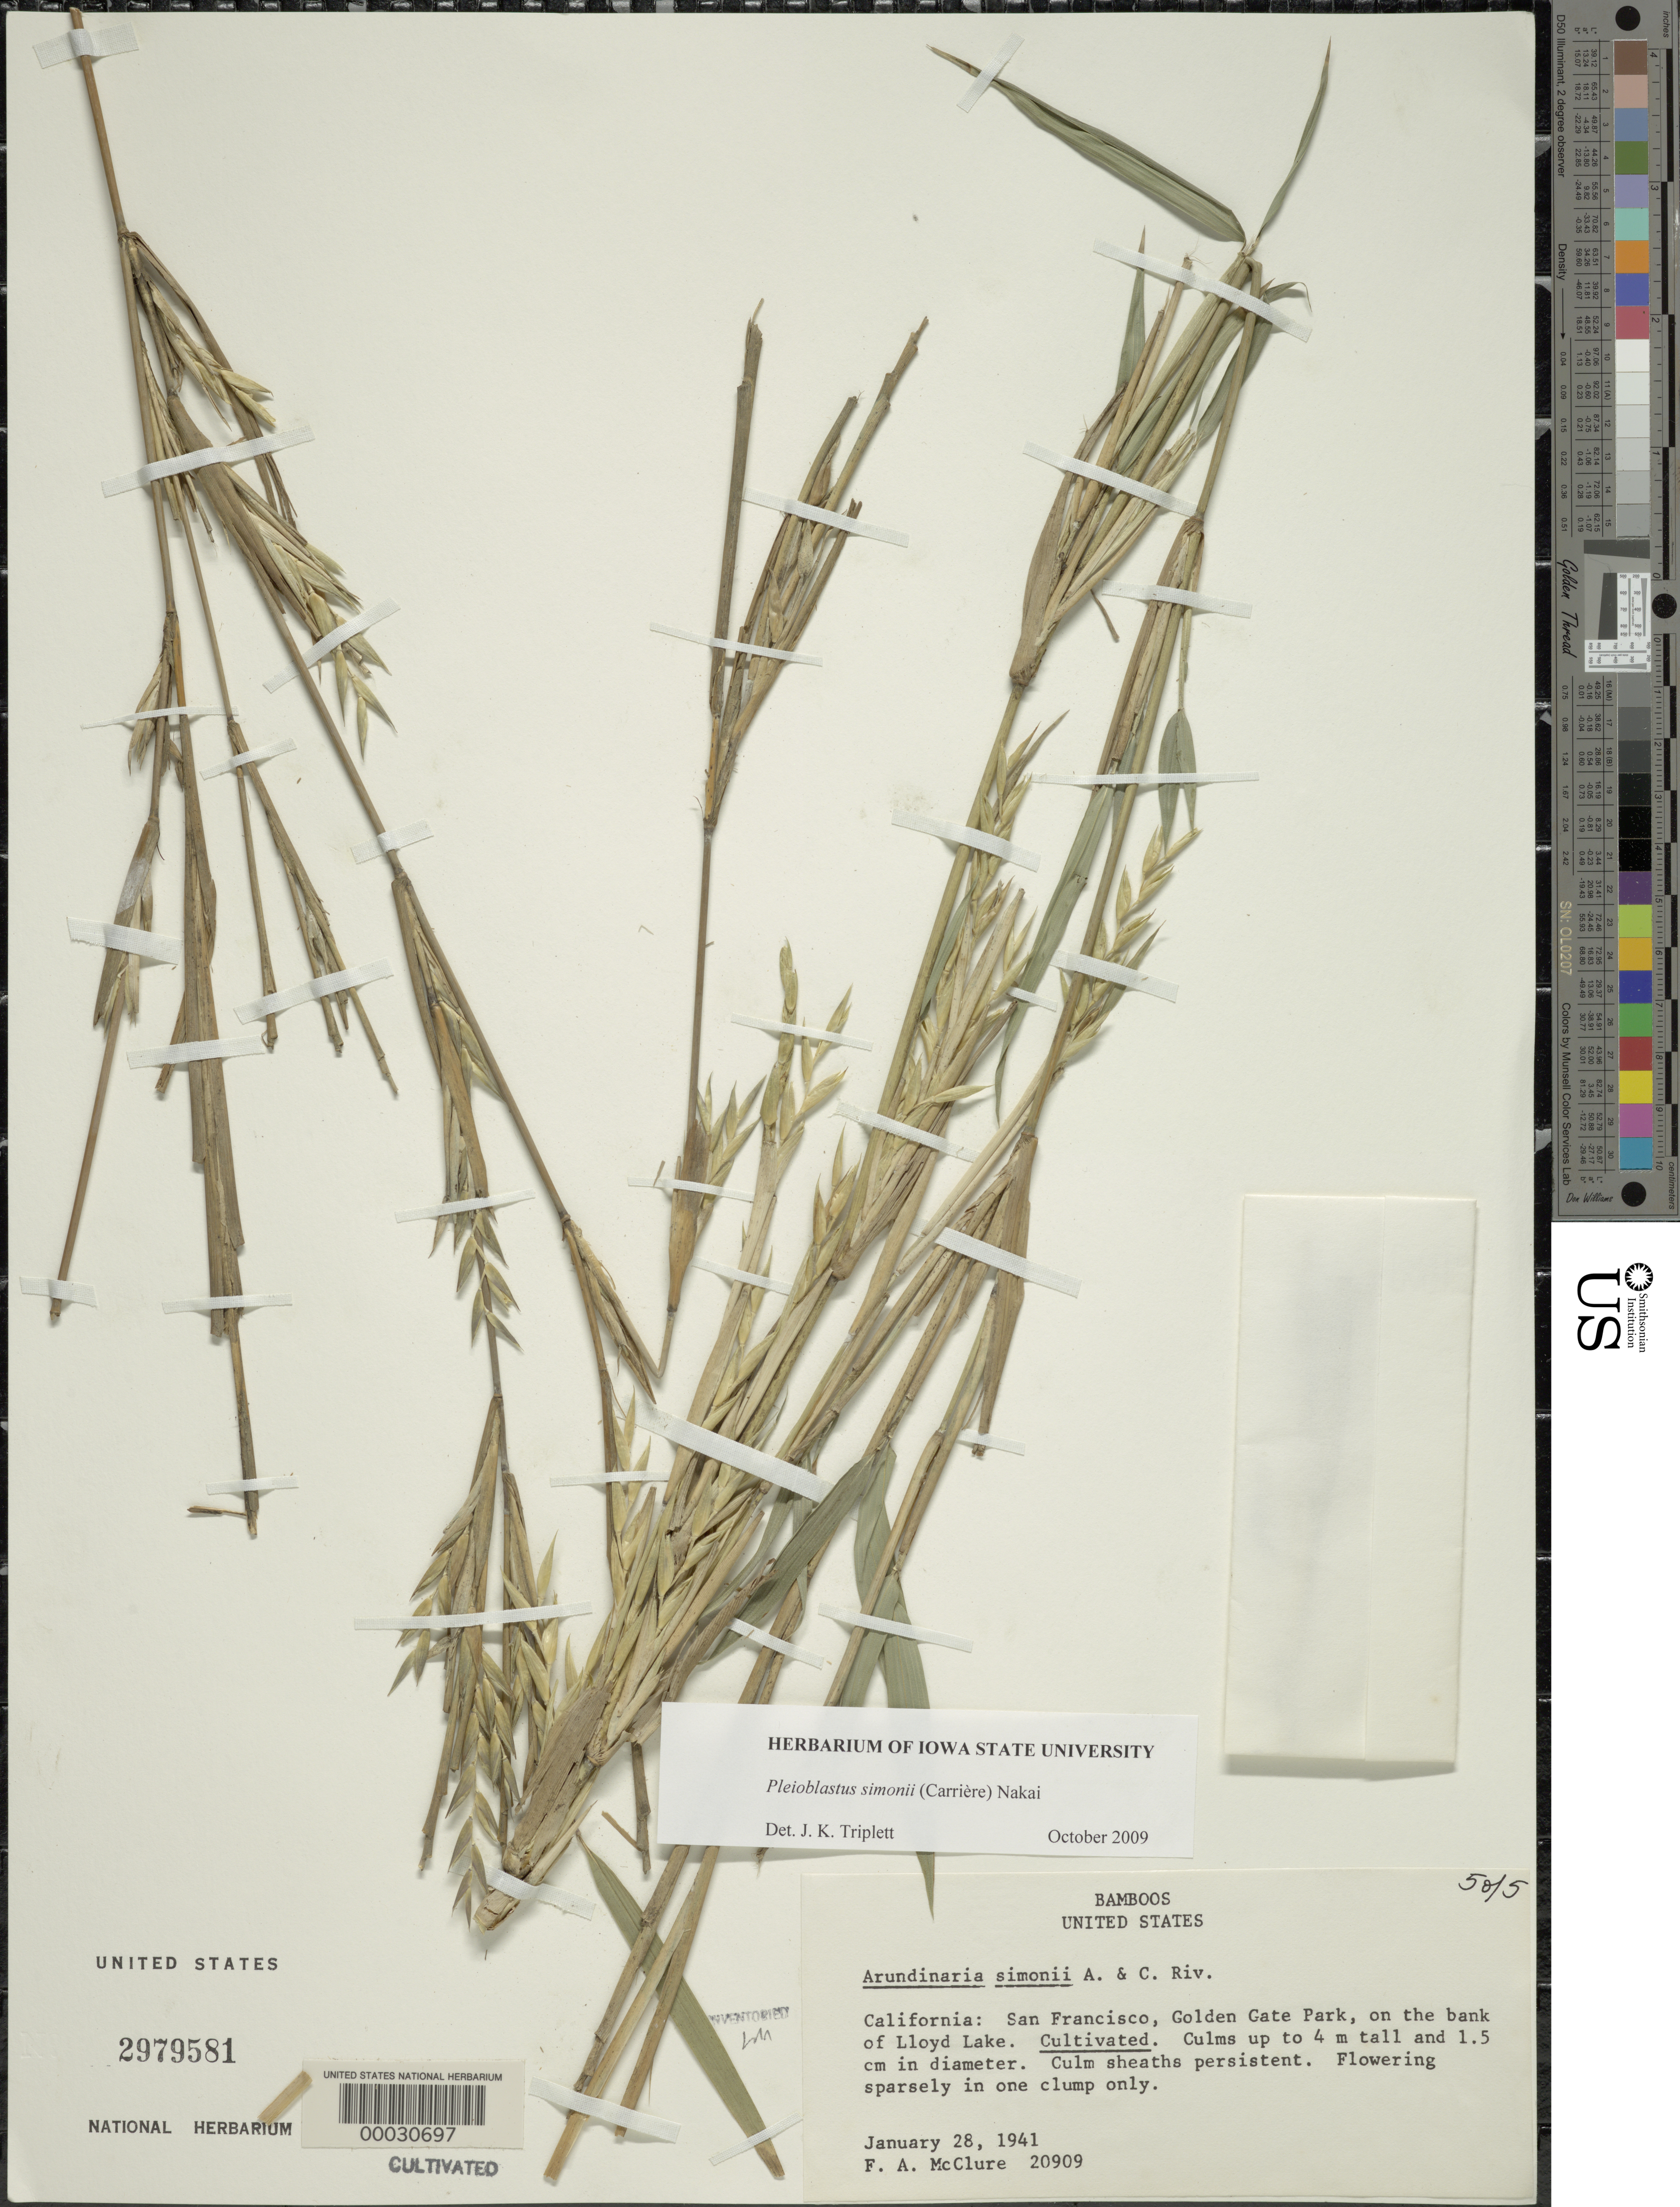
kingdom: Plantae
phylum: Tracheophyta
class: Liliopsida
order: Poales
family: Poaceae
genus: Pleioblastus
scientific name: Pleioblastus simonii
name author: (Carrière) Nakai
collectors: F. A. McClure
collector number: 20909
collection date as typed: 28 Jan 1941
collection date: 1941-01-28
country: United States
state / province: California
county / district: San Francisco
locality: San francisco, golden gate park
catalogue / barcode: US 2979581